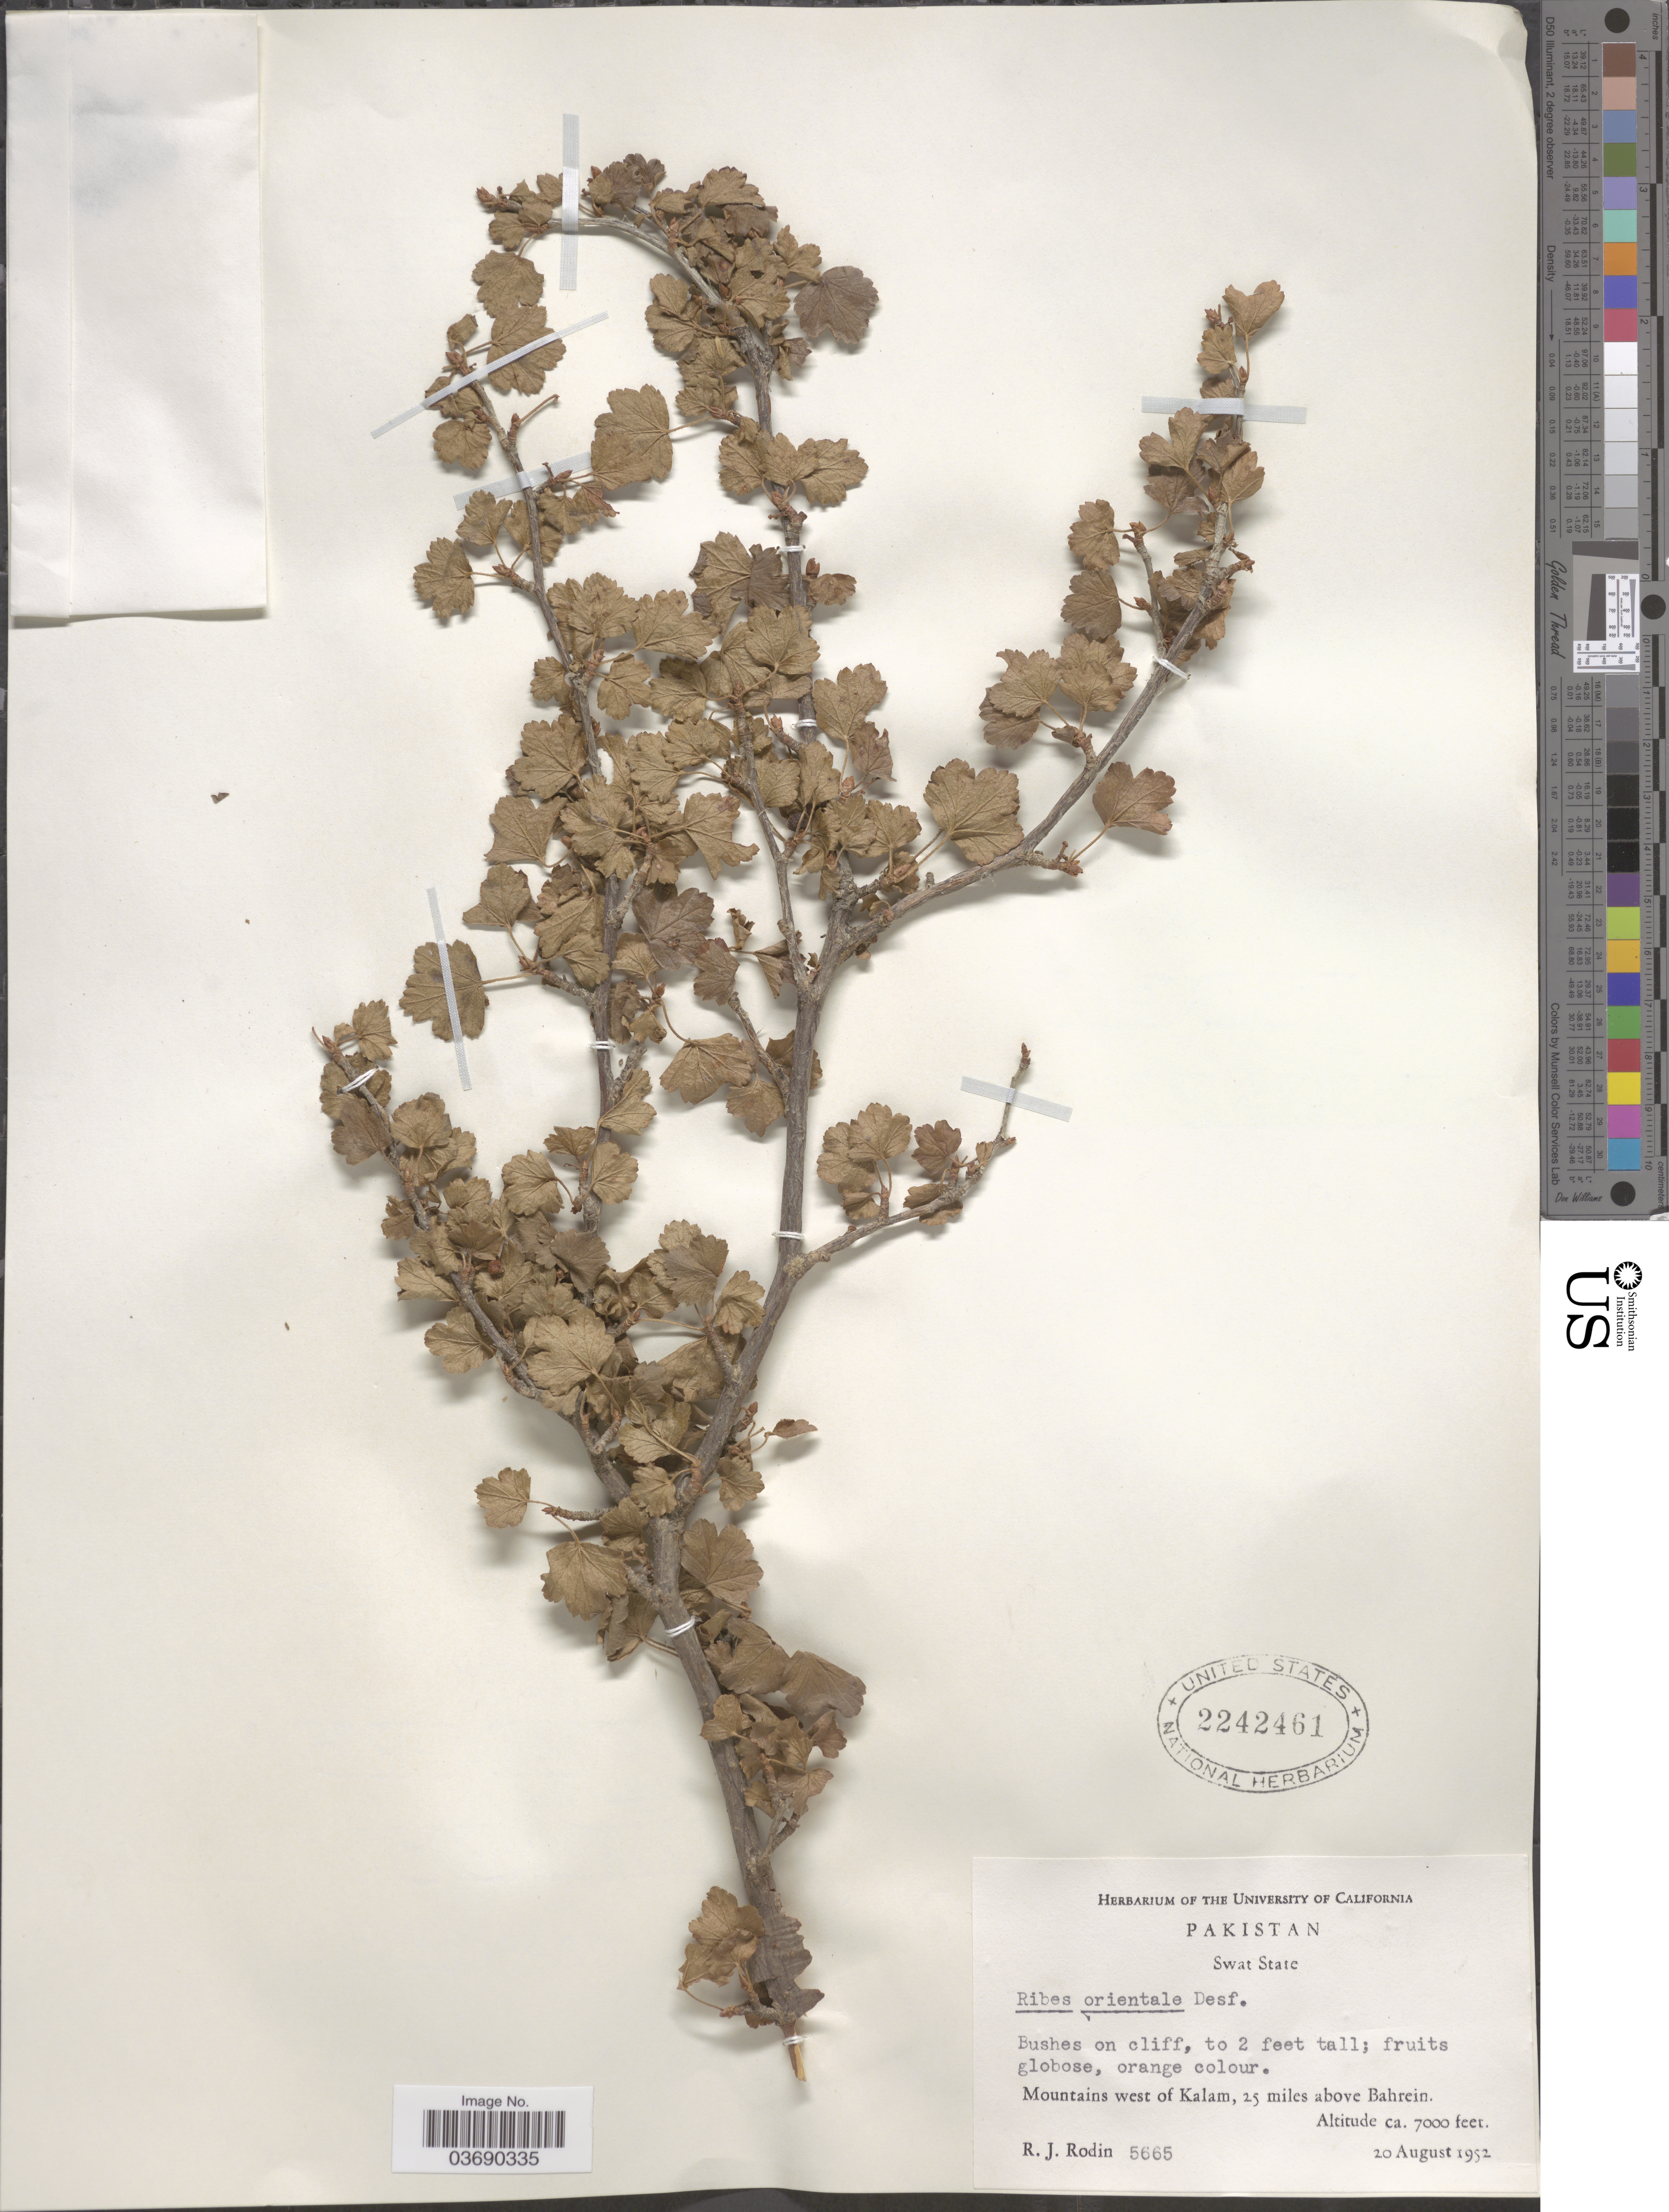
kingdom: Plantae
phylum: Tracheophyta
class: Magnoliopsida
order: Saxifragales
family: Grossulariaceae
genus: Ribes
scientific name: Ribes orientale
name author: Desf.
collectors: R. J. Rodin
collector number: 5665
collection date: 1952-08-20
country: Pakistan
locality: Swat State. Mountains west of Kalam, 25 miles above Bahrein.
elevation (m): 2134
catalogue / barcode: US 2242461